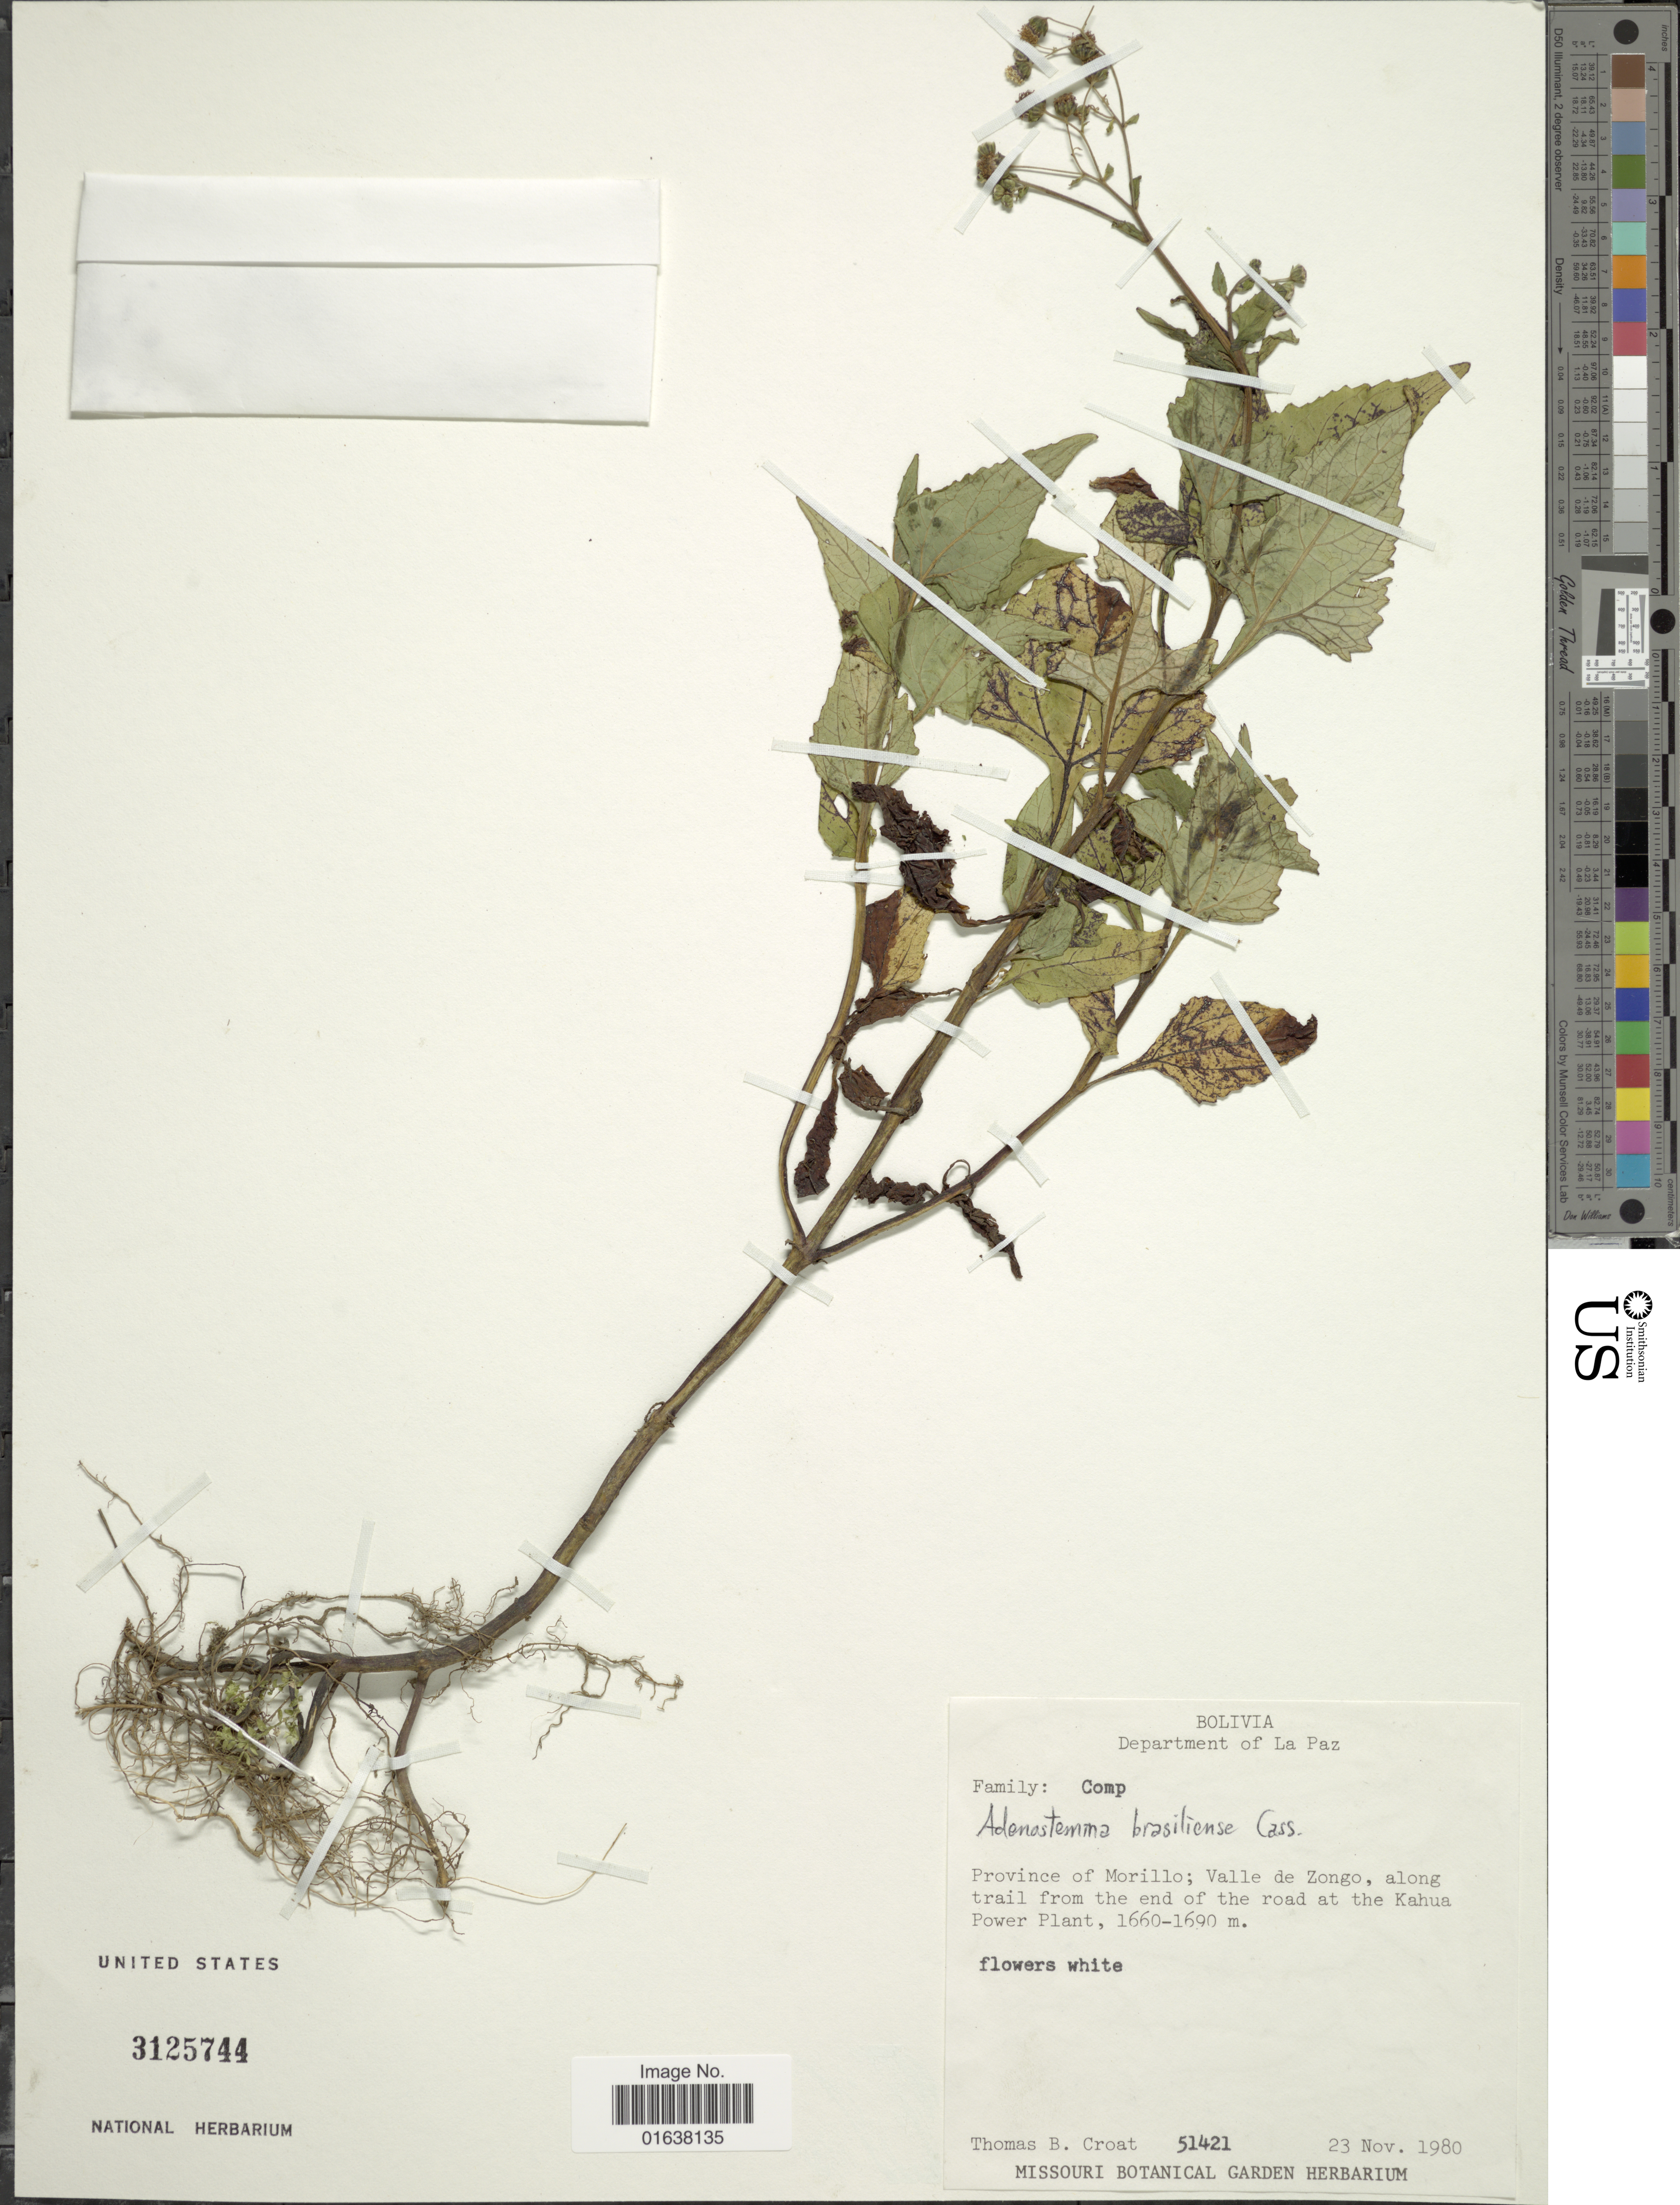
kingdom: Plantae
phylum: Tracheophyta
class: Magnoliopsida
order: Asterales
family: Asteraceae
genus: Adenostemma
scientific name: Adenostemma brasilianum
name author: (Pers.) Cass.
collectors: T. B. Croat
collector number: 51421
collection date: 1980-11-23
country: Bolivia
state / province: La Paz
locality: Province of Morillo; Valle de Zongo, along trail from the end of the road at the Kahua Power Plant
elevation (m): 1660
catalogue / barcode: US 3125744